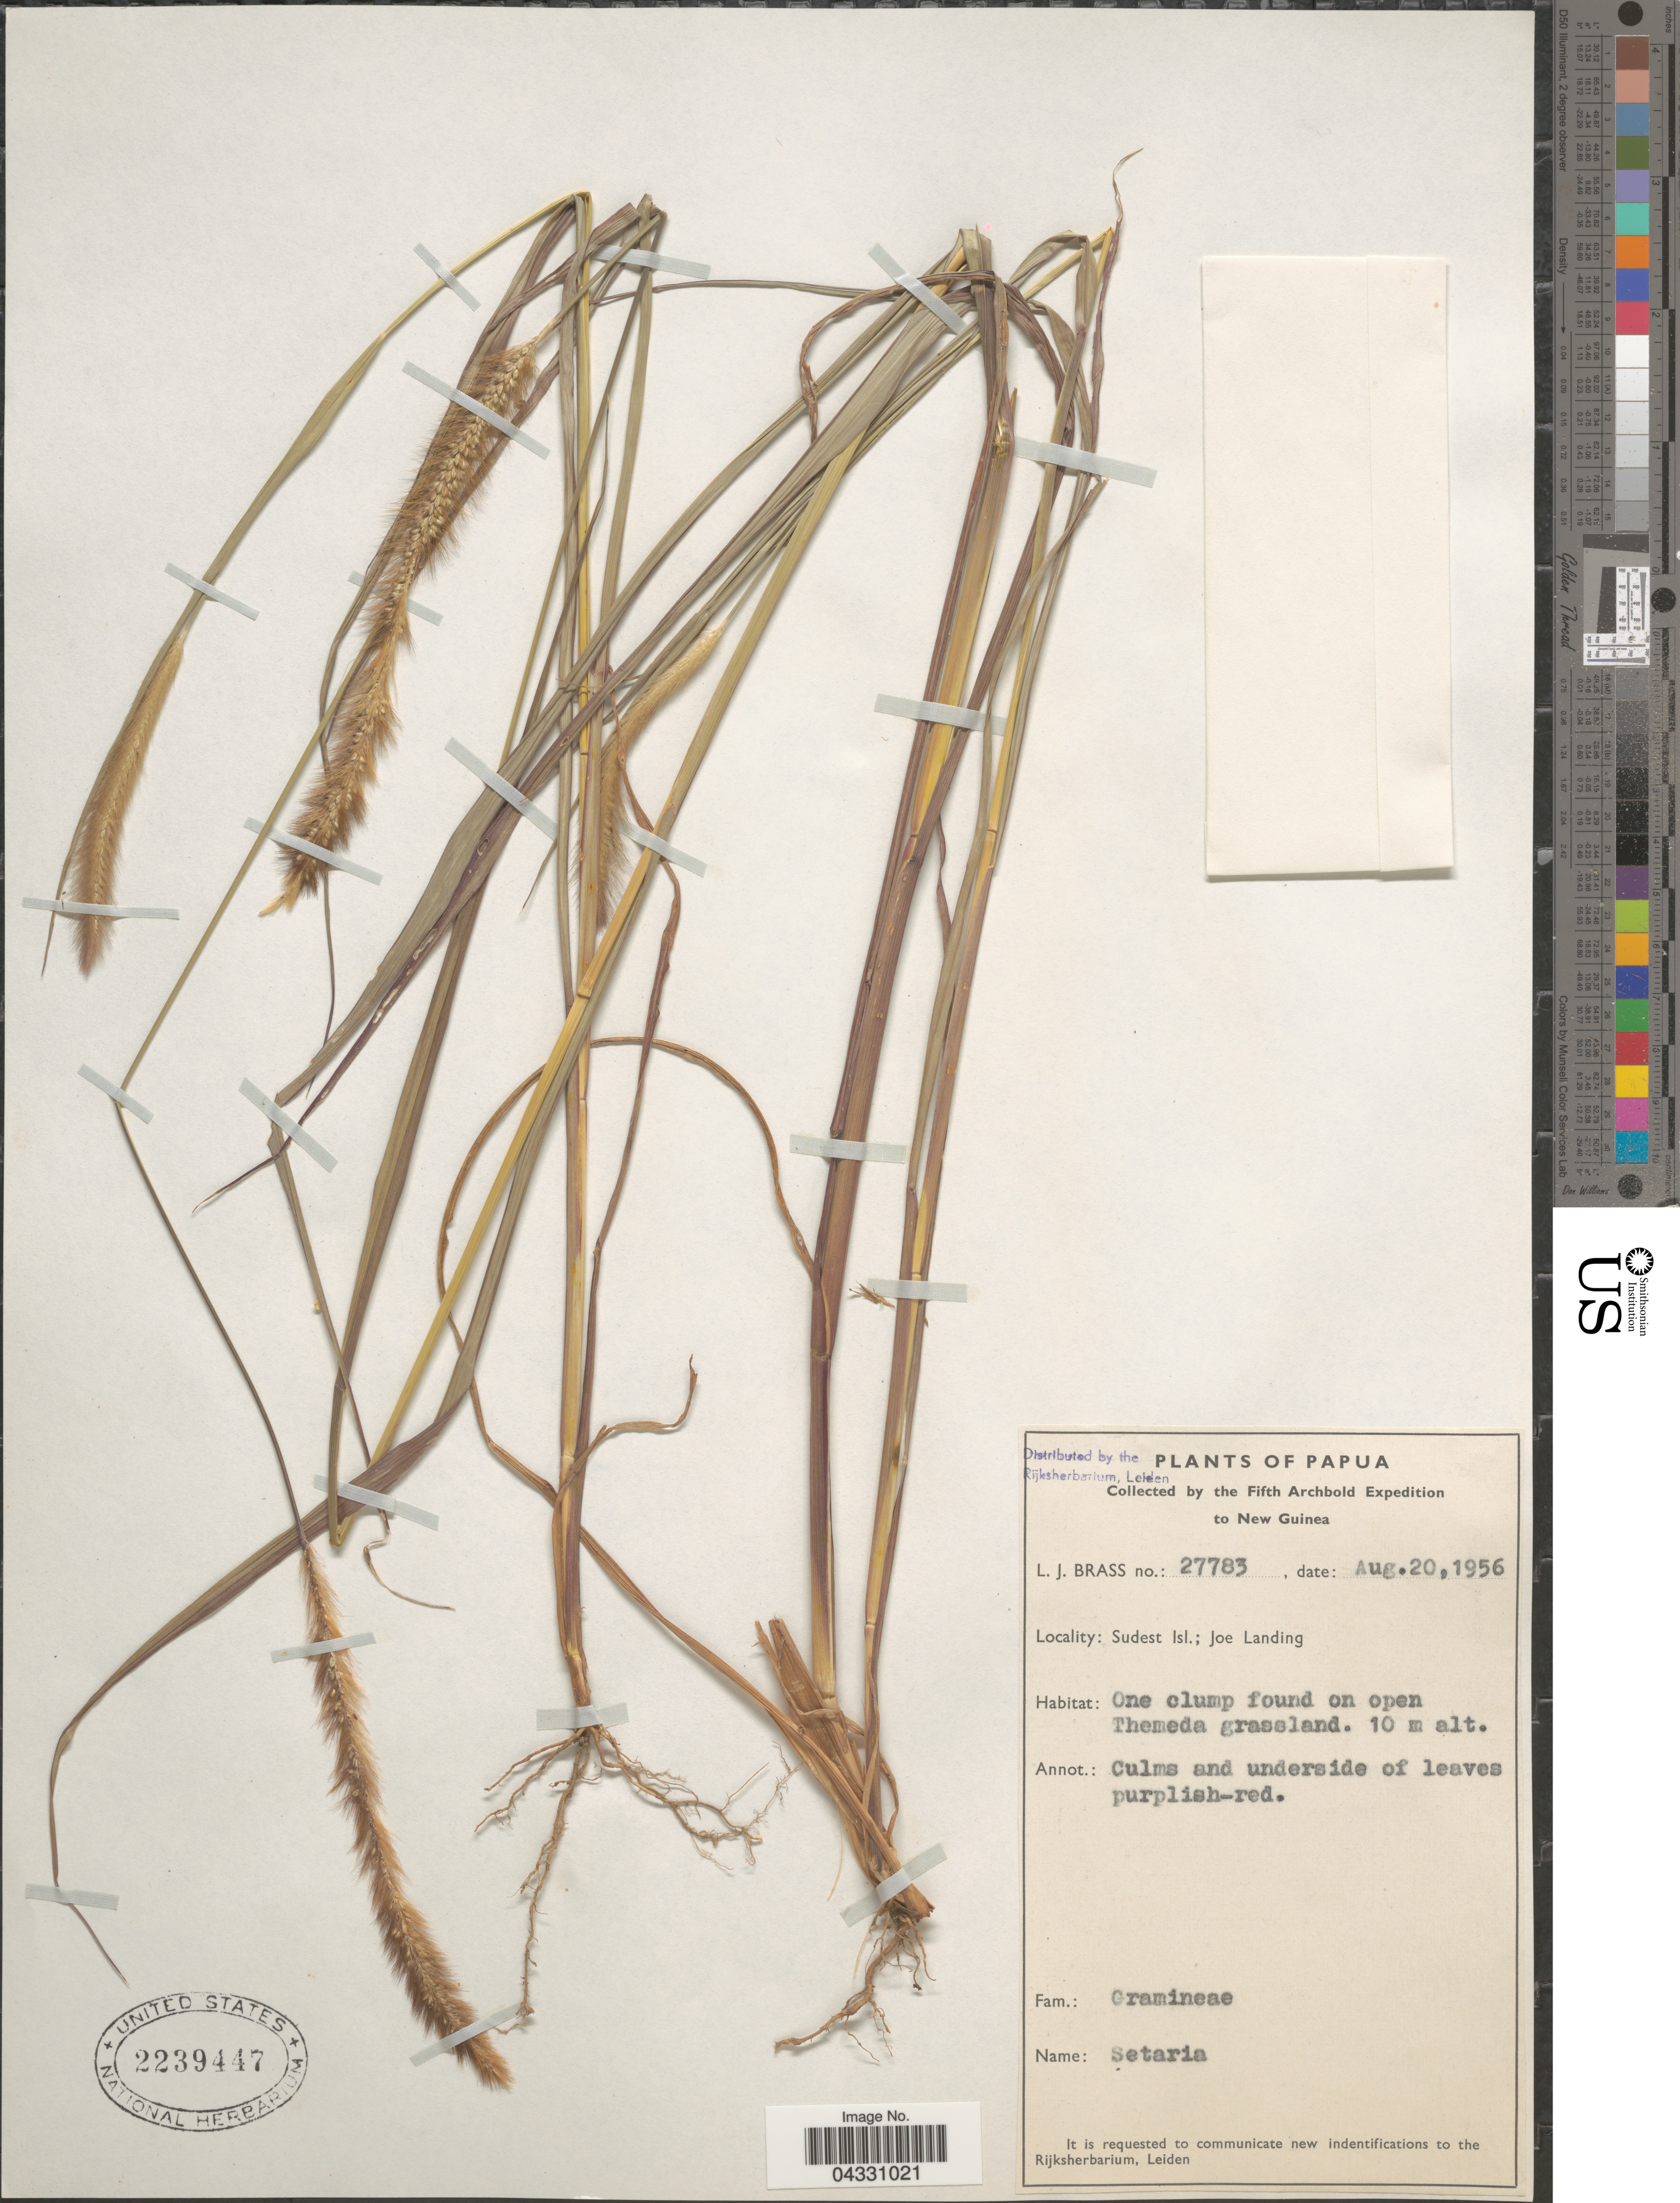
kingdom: Plantae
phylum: Tracheophyta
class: Liliopsida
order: Poales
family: Poaceae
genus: Setaria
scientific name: Setaria sp.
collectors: L. J. Brass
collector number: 27783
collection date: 1956-08-20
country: Papua New Guinea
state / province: Milne Bay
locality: The Fifth Archbold Expedition to New Guinea. Sudest Isl.; Joe Landing.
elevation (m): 10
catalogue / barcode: US 2239447